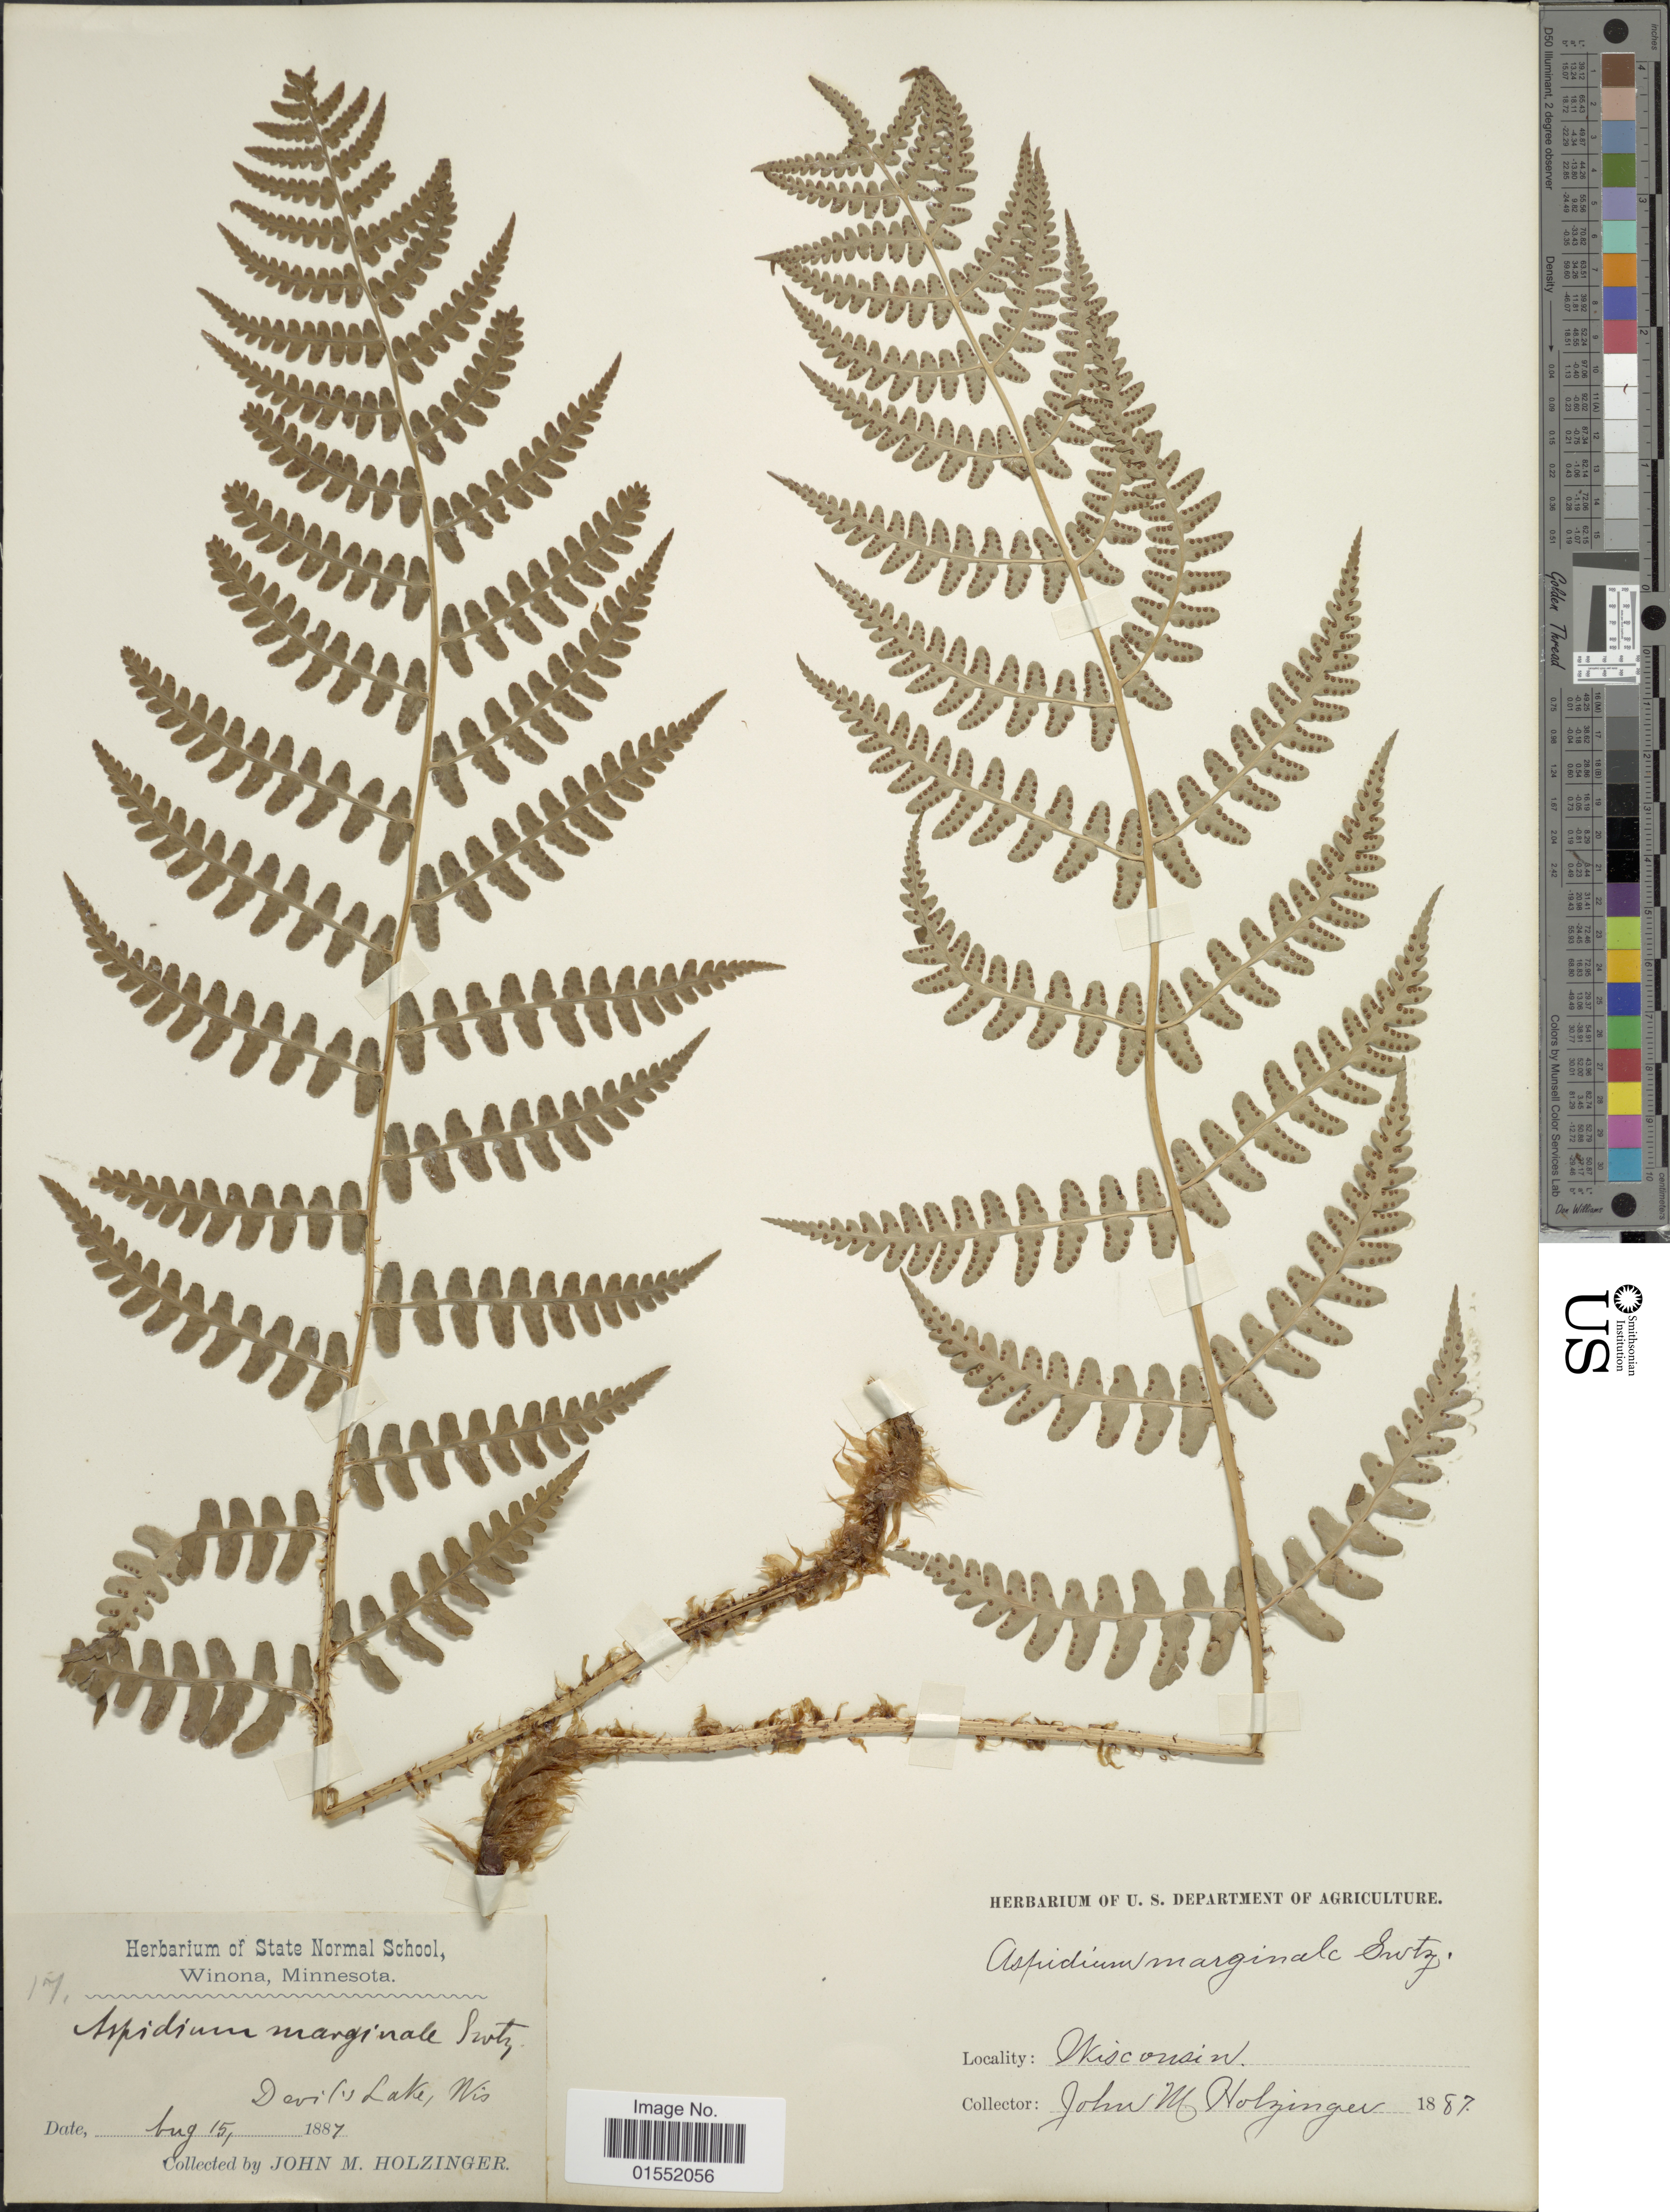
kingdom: Plantae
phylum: Tracheophyta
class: Polypodiopsida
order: Polypodiales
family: Dryopteridaceae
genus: Dryopteris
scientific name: Dryopteris marginalis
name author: (L.) A. Gray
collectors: J. M. Holzinger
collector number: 17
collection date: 1887-08-15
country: United States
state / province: Wisconsin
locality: Devil's Lake